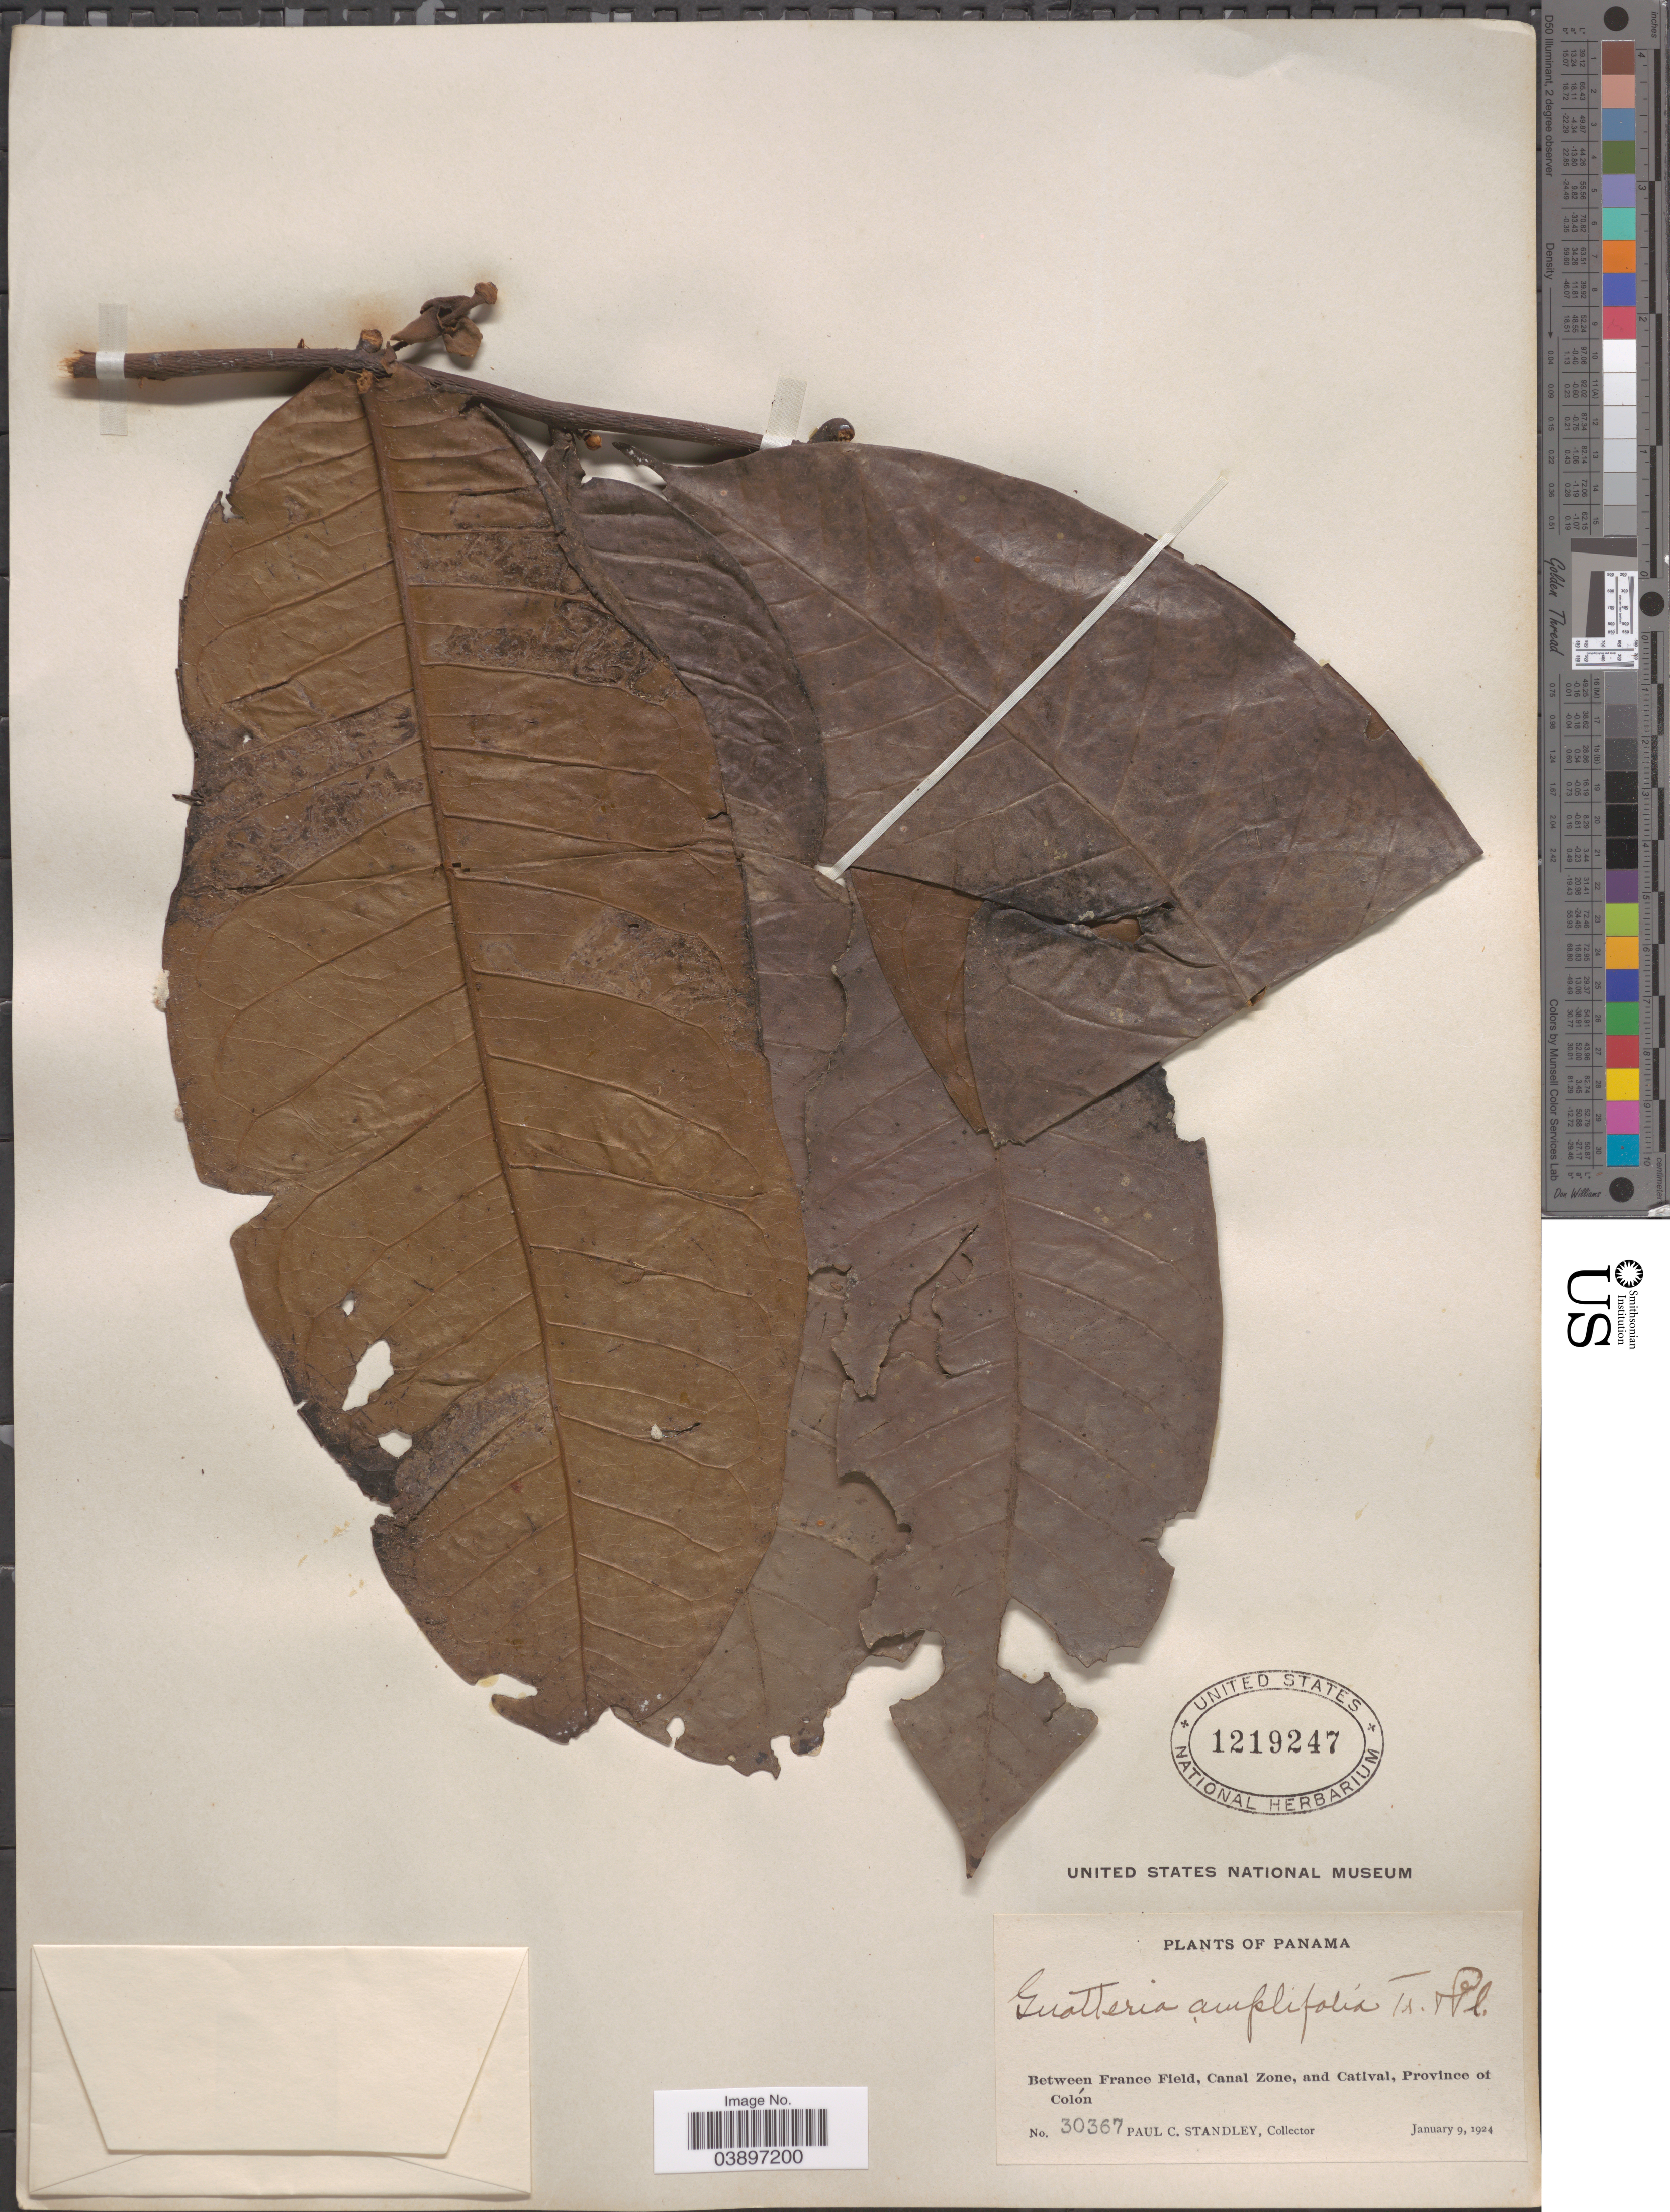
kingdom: Plantae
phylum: Tracheophyta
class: Magnoliopsida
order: Magnoliales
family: Annonaceae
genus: Guatteria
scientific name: Guatteria amplifolia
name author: Triana & Planch.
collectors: P. C. Standley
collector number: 30367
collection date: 1924-01-09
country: Panama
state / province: Colón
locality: Between France Field, Canal Zone, and Catival, Province of Colón.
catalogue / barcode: US 1219247